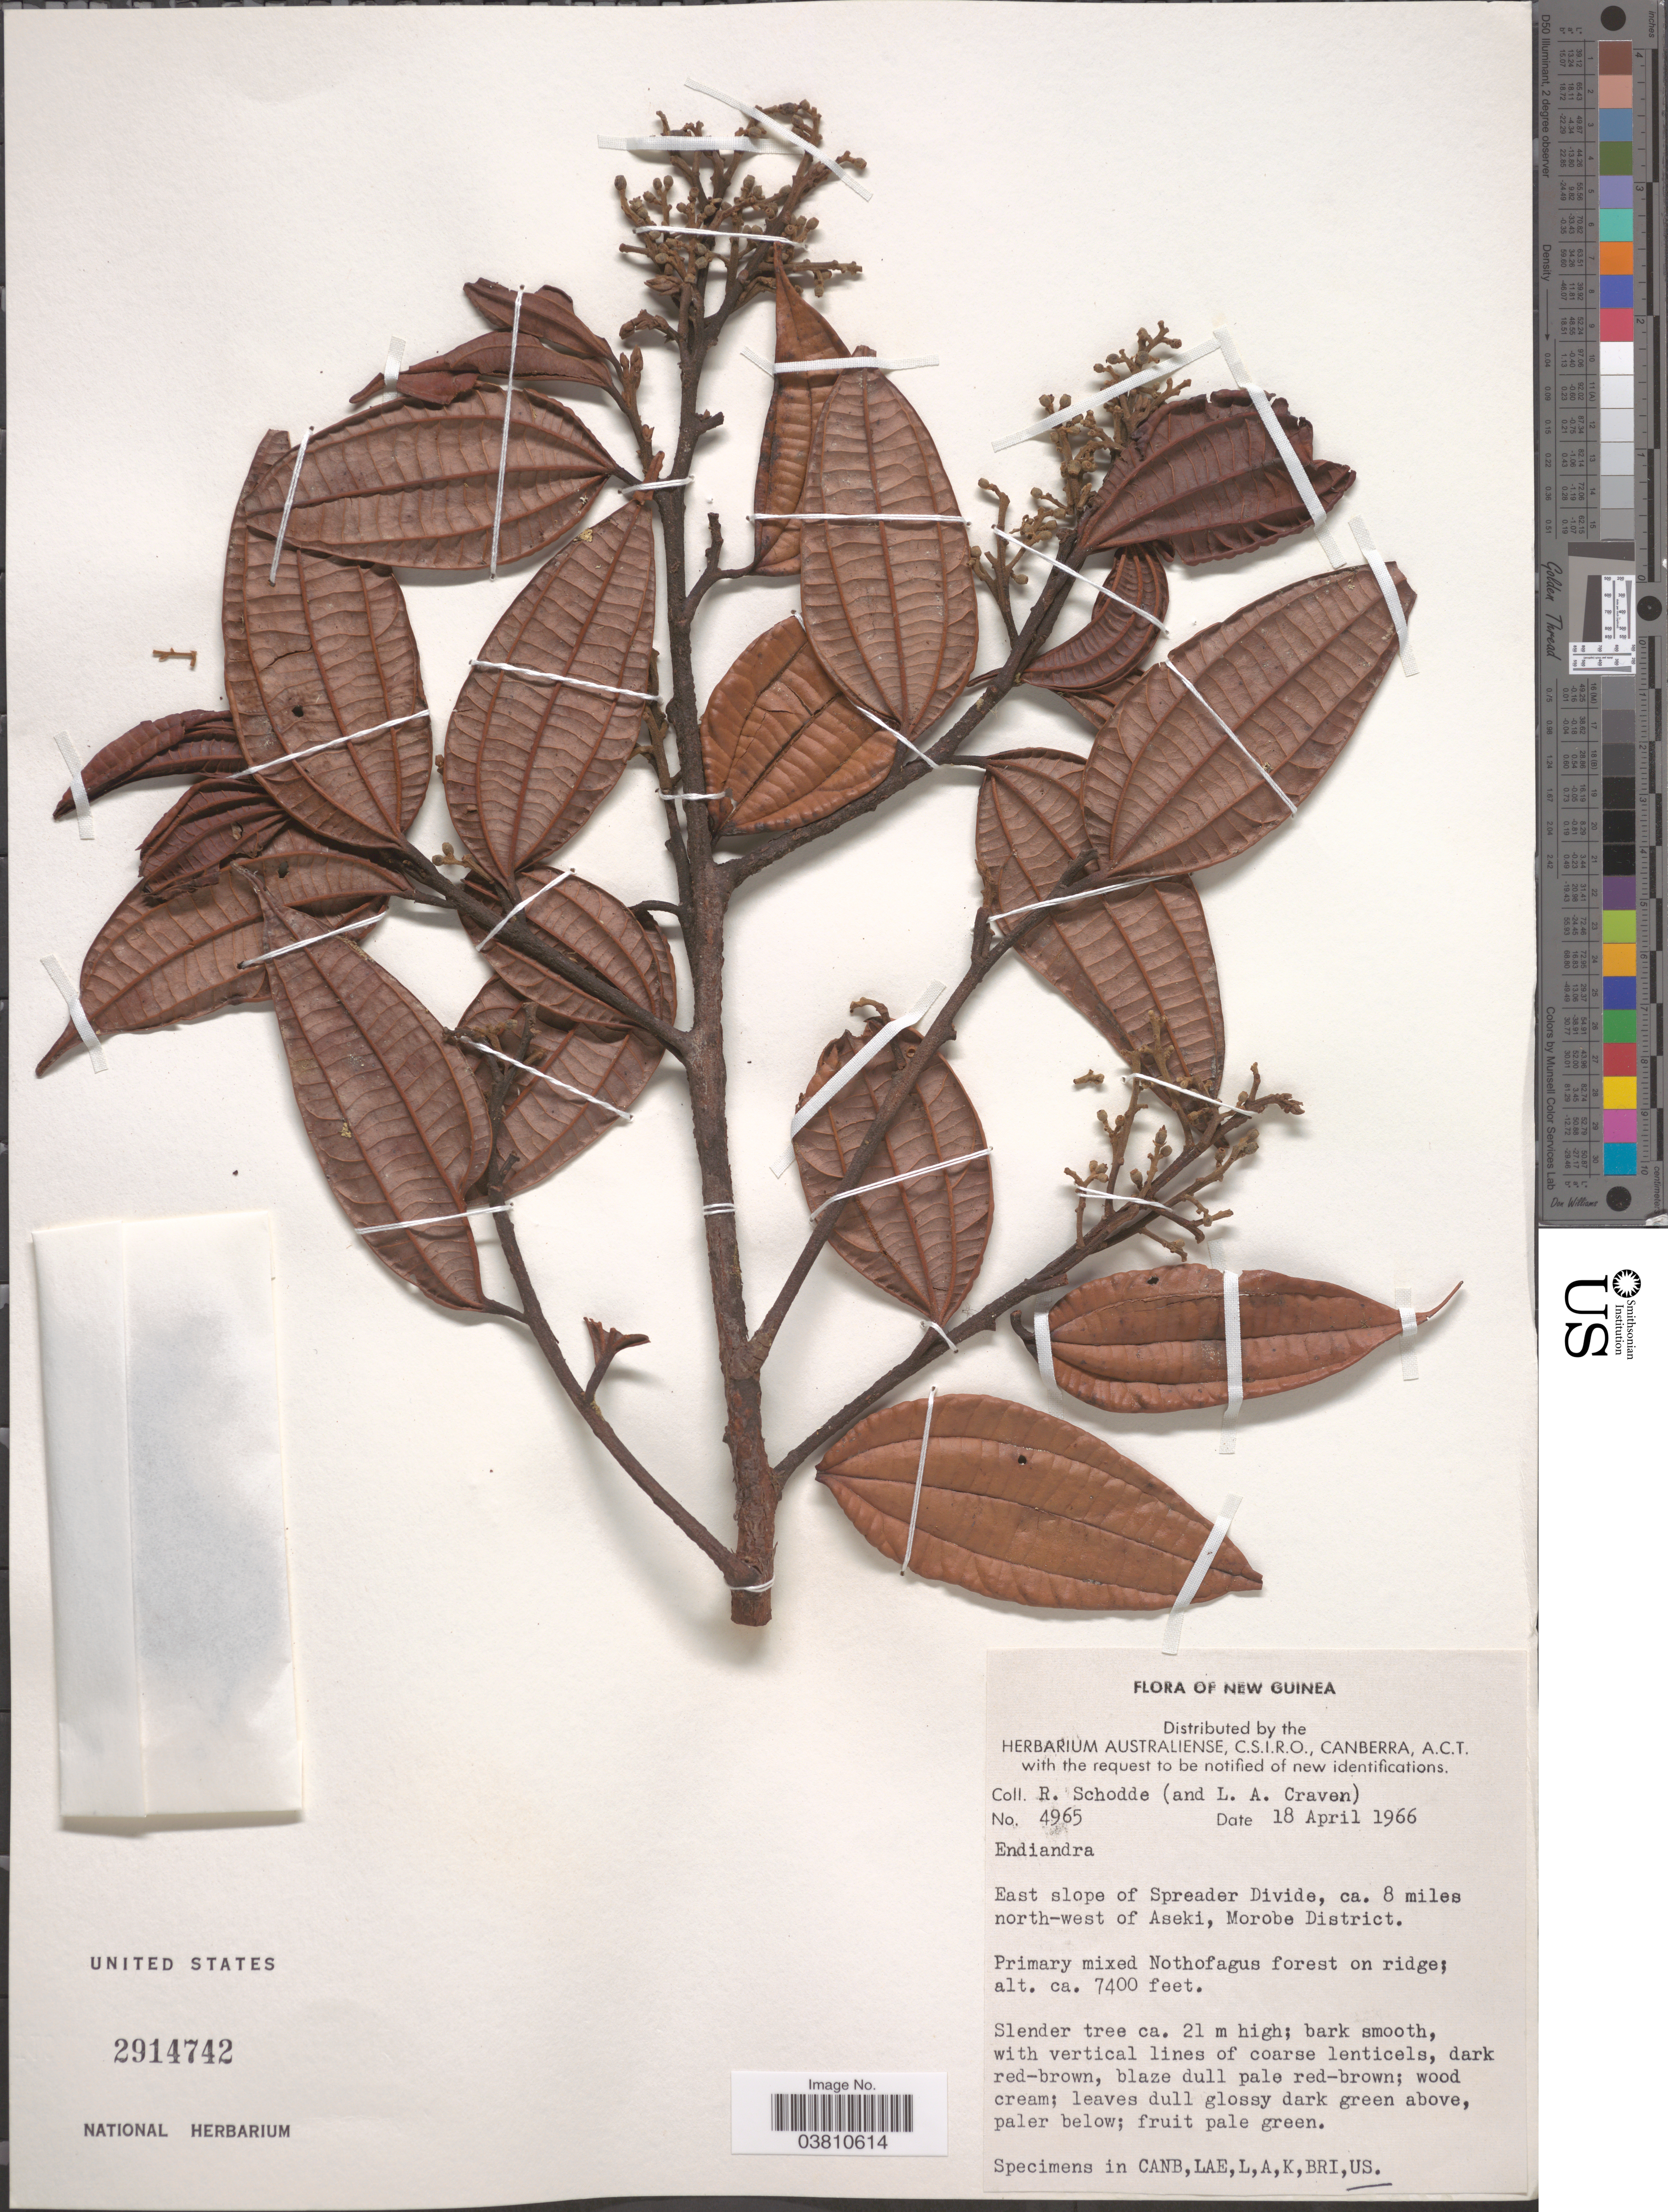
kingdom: Plantae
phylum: Tracheophyta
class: Magnoliopsida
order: Laurales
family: Lauraceae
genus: Endiandra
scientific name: Endiandra sp.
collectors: R. Schodde & L. A. Craven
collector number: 4965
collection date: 1966-04-18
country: Papua New Guinea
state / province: Morobe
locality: New Guinea. East slope of Spreader Divide, ca. 8 miles north-west of Aseki, Morobe District.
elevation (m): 2256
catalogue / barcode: US 2914742